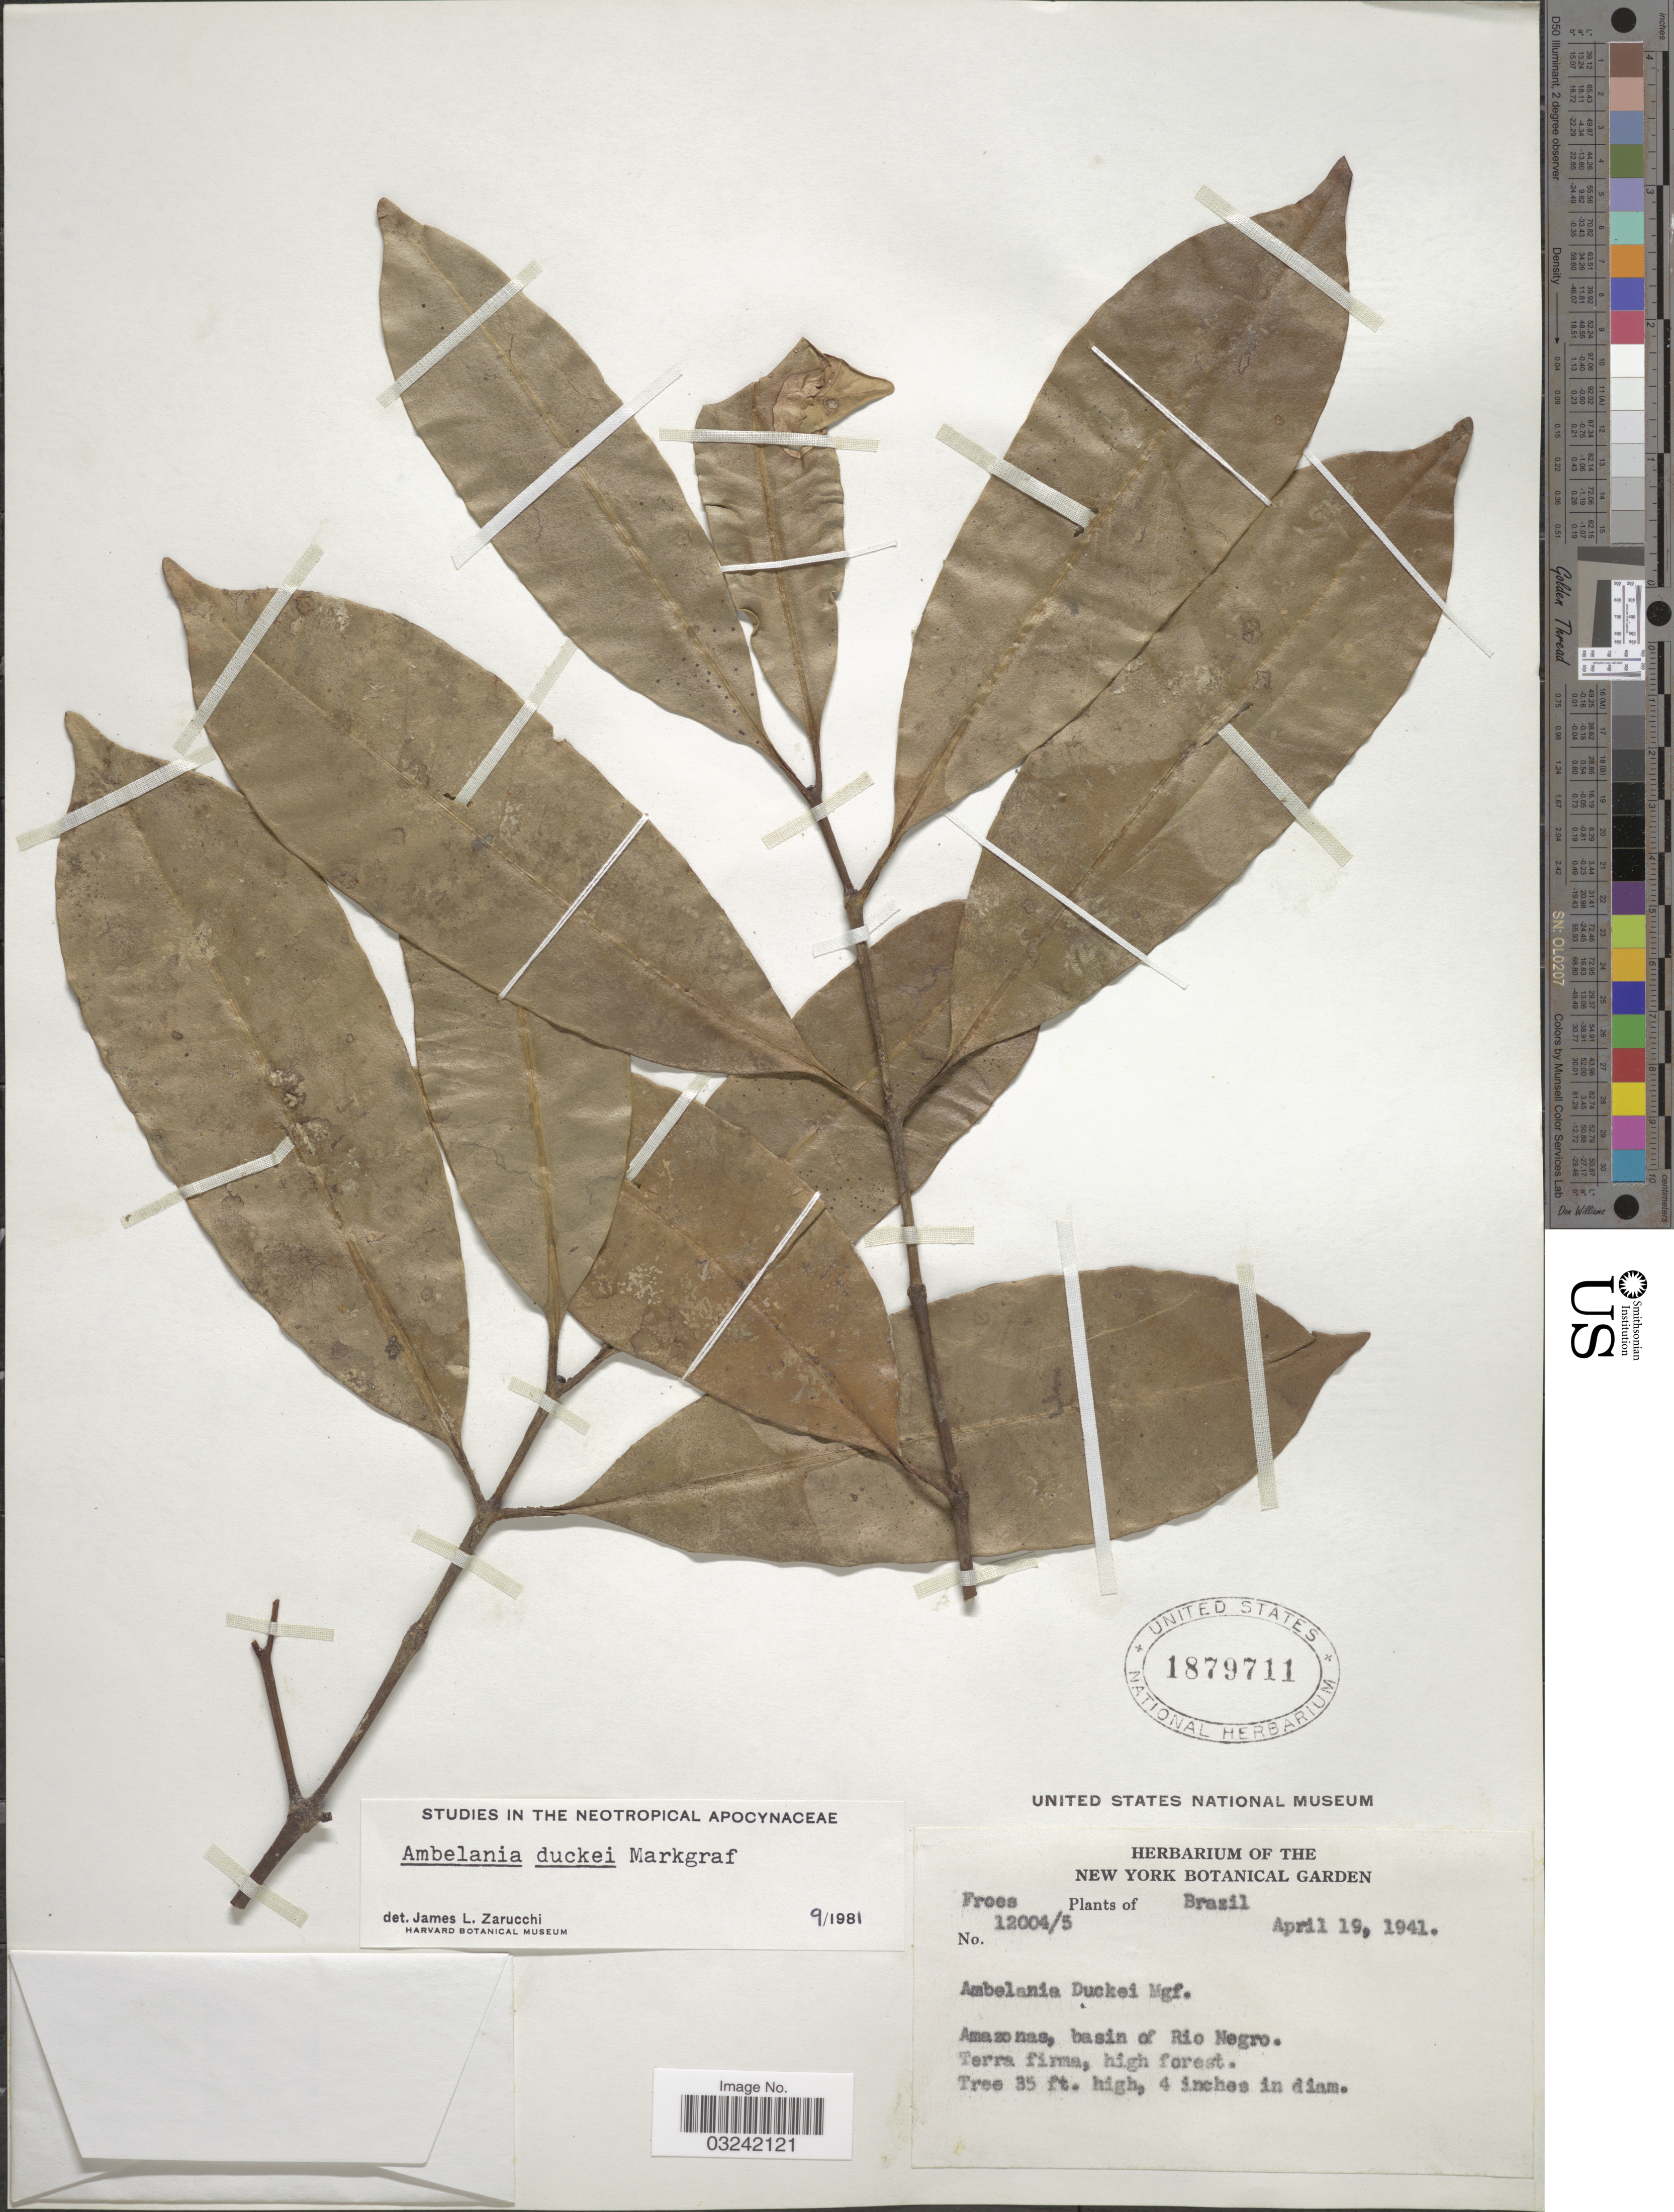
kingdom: Plantae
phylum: Tracheophyta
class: Magnoliopsida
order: Gentianales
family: Apocynaceae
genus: Ambelania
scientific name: Ambelania duckei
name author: Markgr.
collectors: Fróes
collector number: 12004/5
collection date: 1941-04-19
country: Colombia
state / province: Amazônas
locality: Basin of Rio Negro.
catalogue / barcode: US 1879711